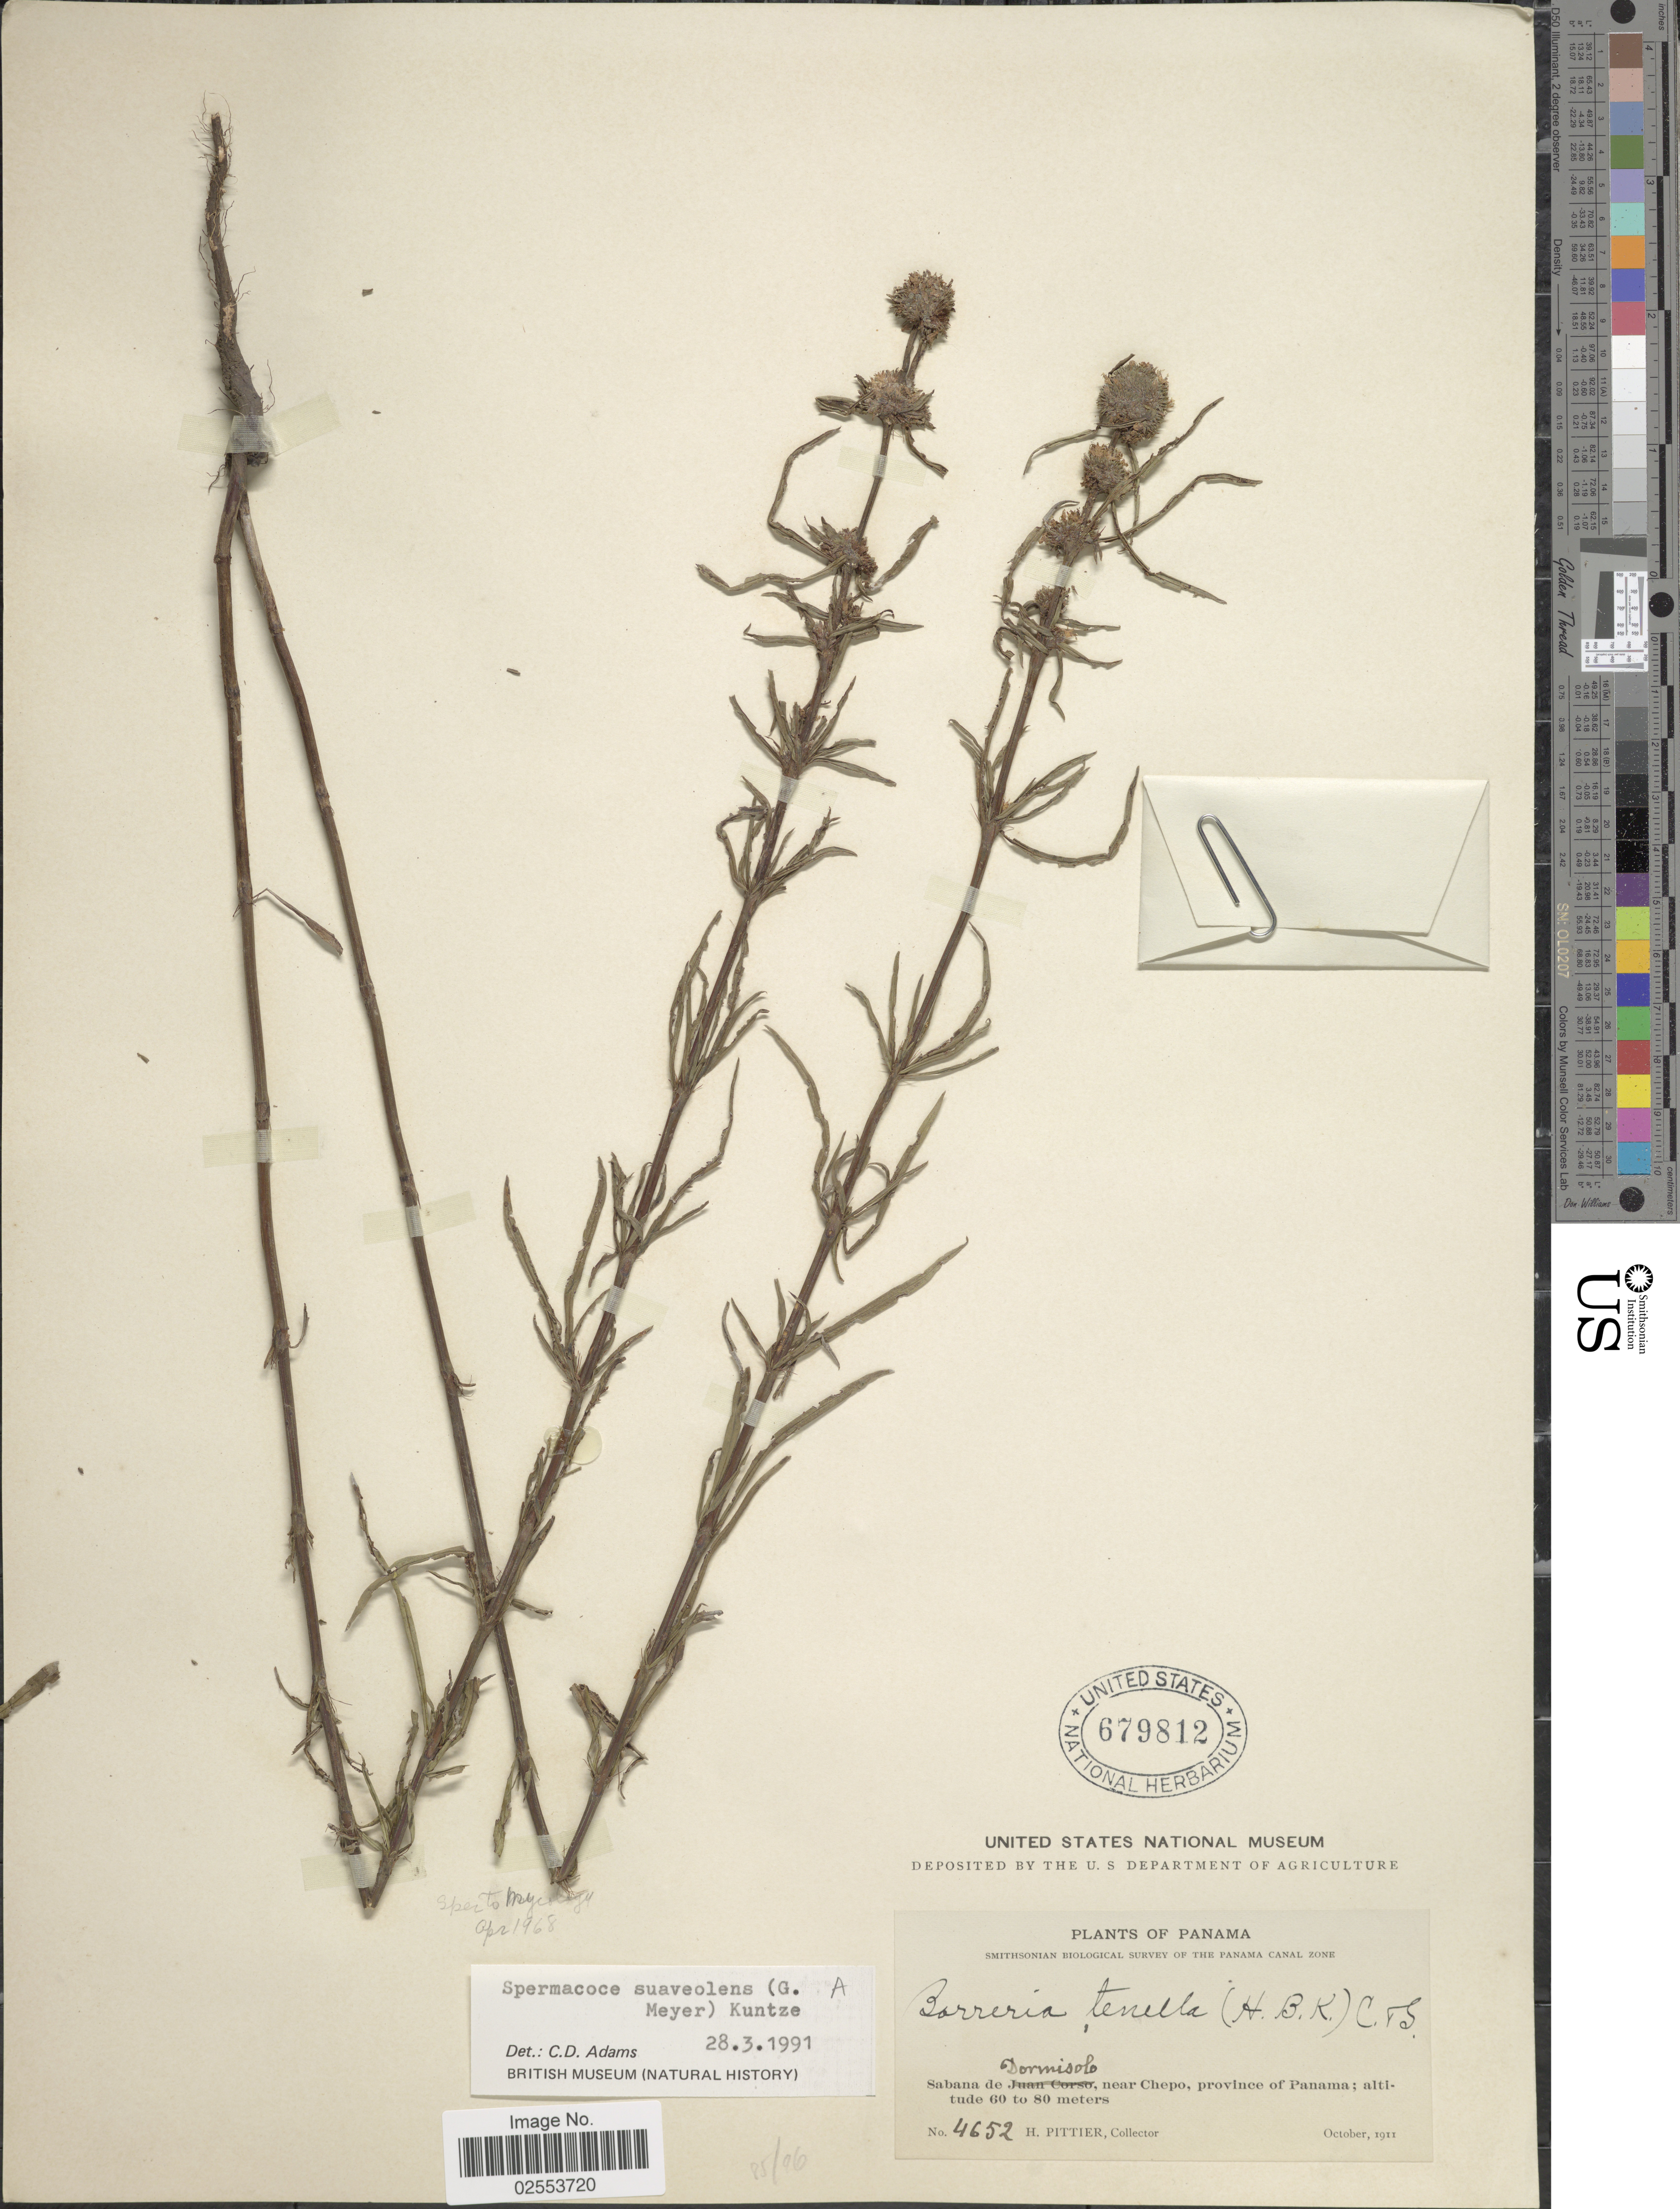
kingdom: Plantae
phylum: Tracheophyta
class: Magnoliopsida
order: Gentianales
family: Rubiaceae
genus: Spermacoce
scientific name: Spermacoce suaveolens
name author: (G. Mey.) Kuntze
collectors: H. F. Pittier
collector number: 4652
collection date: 1911-10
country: Panama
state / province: Panamá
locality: The Panama Canal Zone, Sabana de Dormisolo, near Chepo.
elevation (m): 60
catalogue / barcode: US 679812